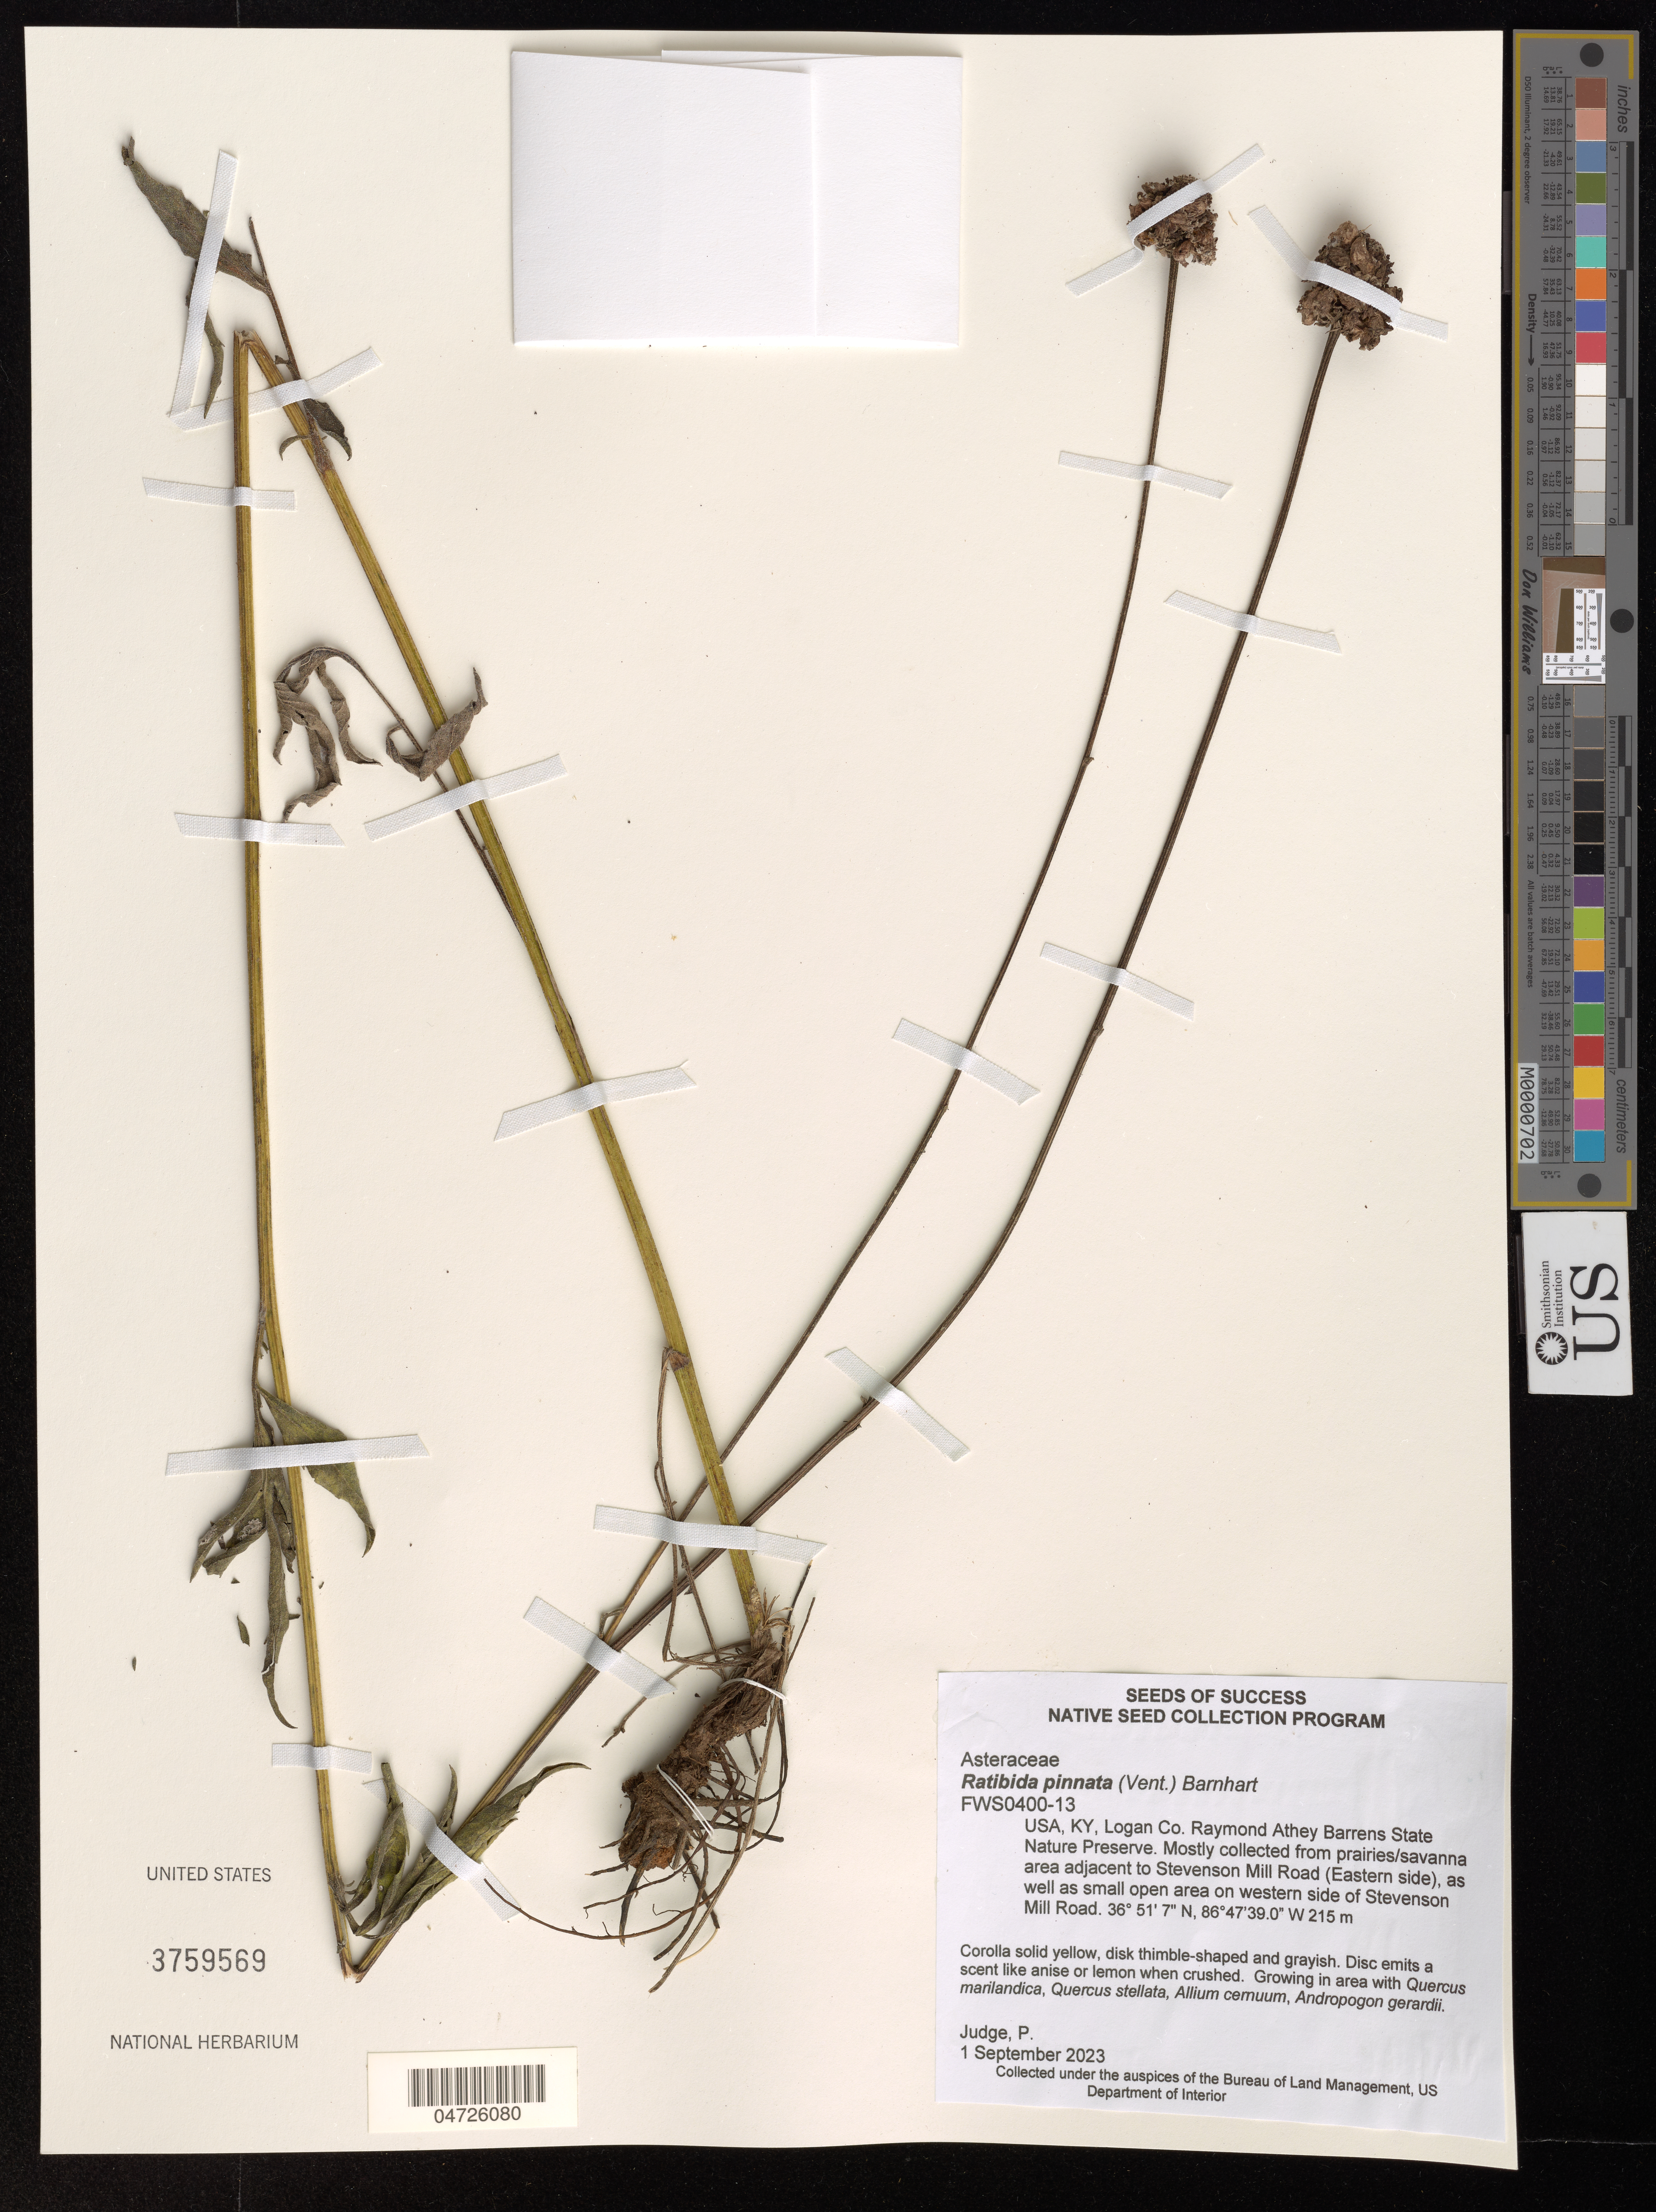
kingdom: Plantae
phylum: Tracheophyta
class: Magnoliopsida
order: Asterales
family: Asteraceae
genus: Ratibida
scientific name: Ratibida pinnata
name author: (Vent.) Barnhart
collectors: P. Judge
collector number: FWS0400-13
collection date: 2023-09-01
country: United States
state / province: Kentucky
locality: Logan Co. Raymond Athey Barrens State Nature Preserve. Mostly collected from prairies/savanna area adjacent to Stevenson Mill Road (Eastern side), as well as small open area on western side of Stevenson Mill Road.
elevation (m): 215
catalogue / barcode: US 3759569